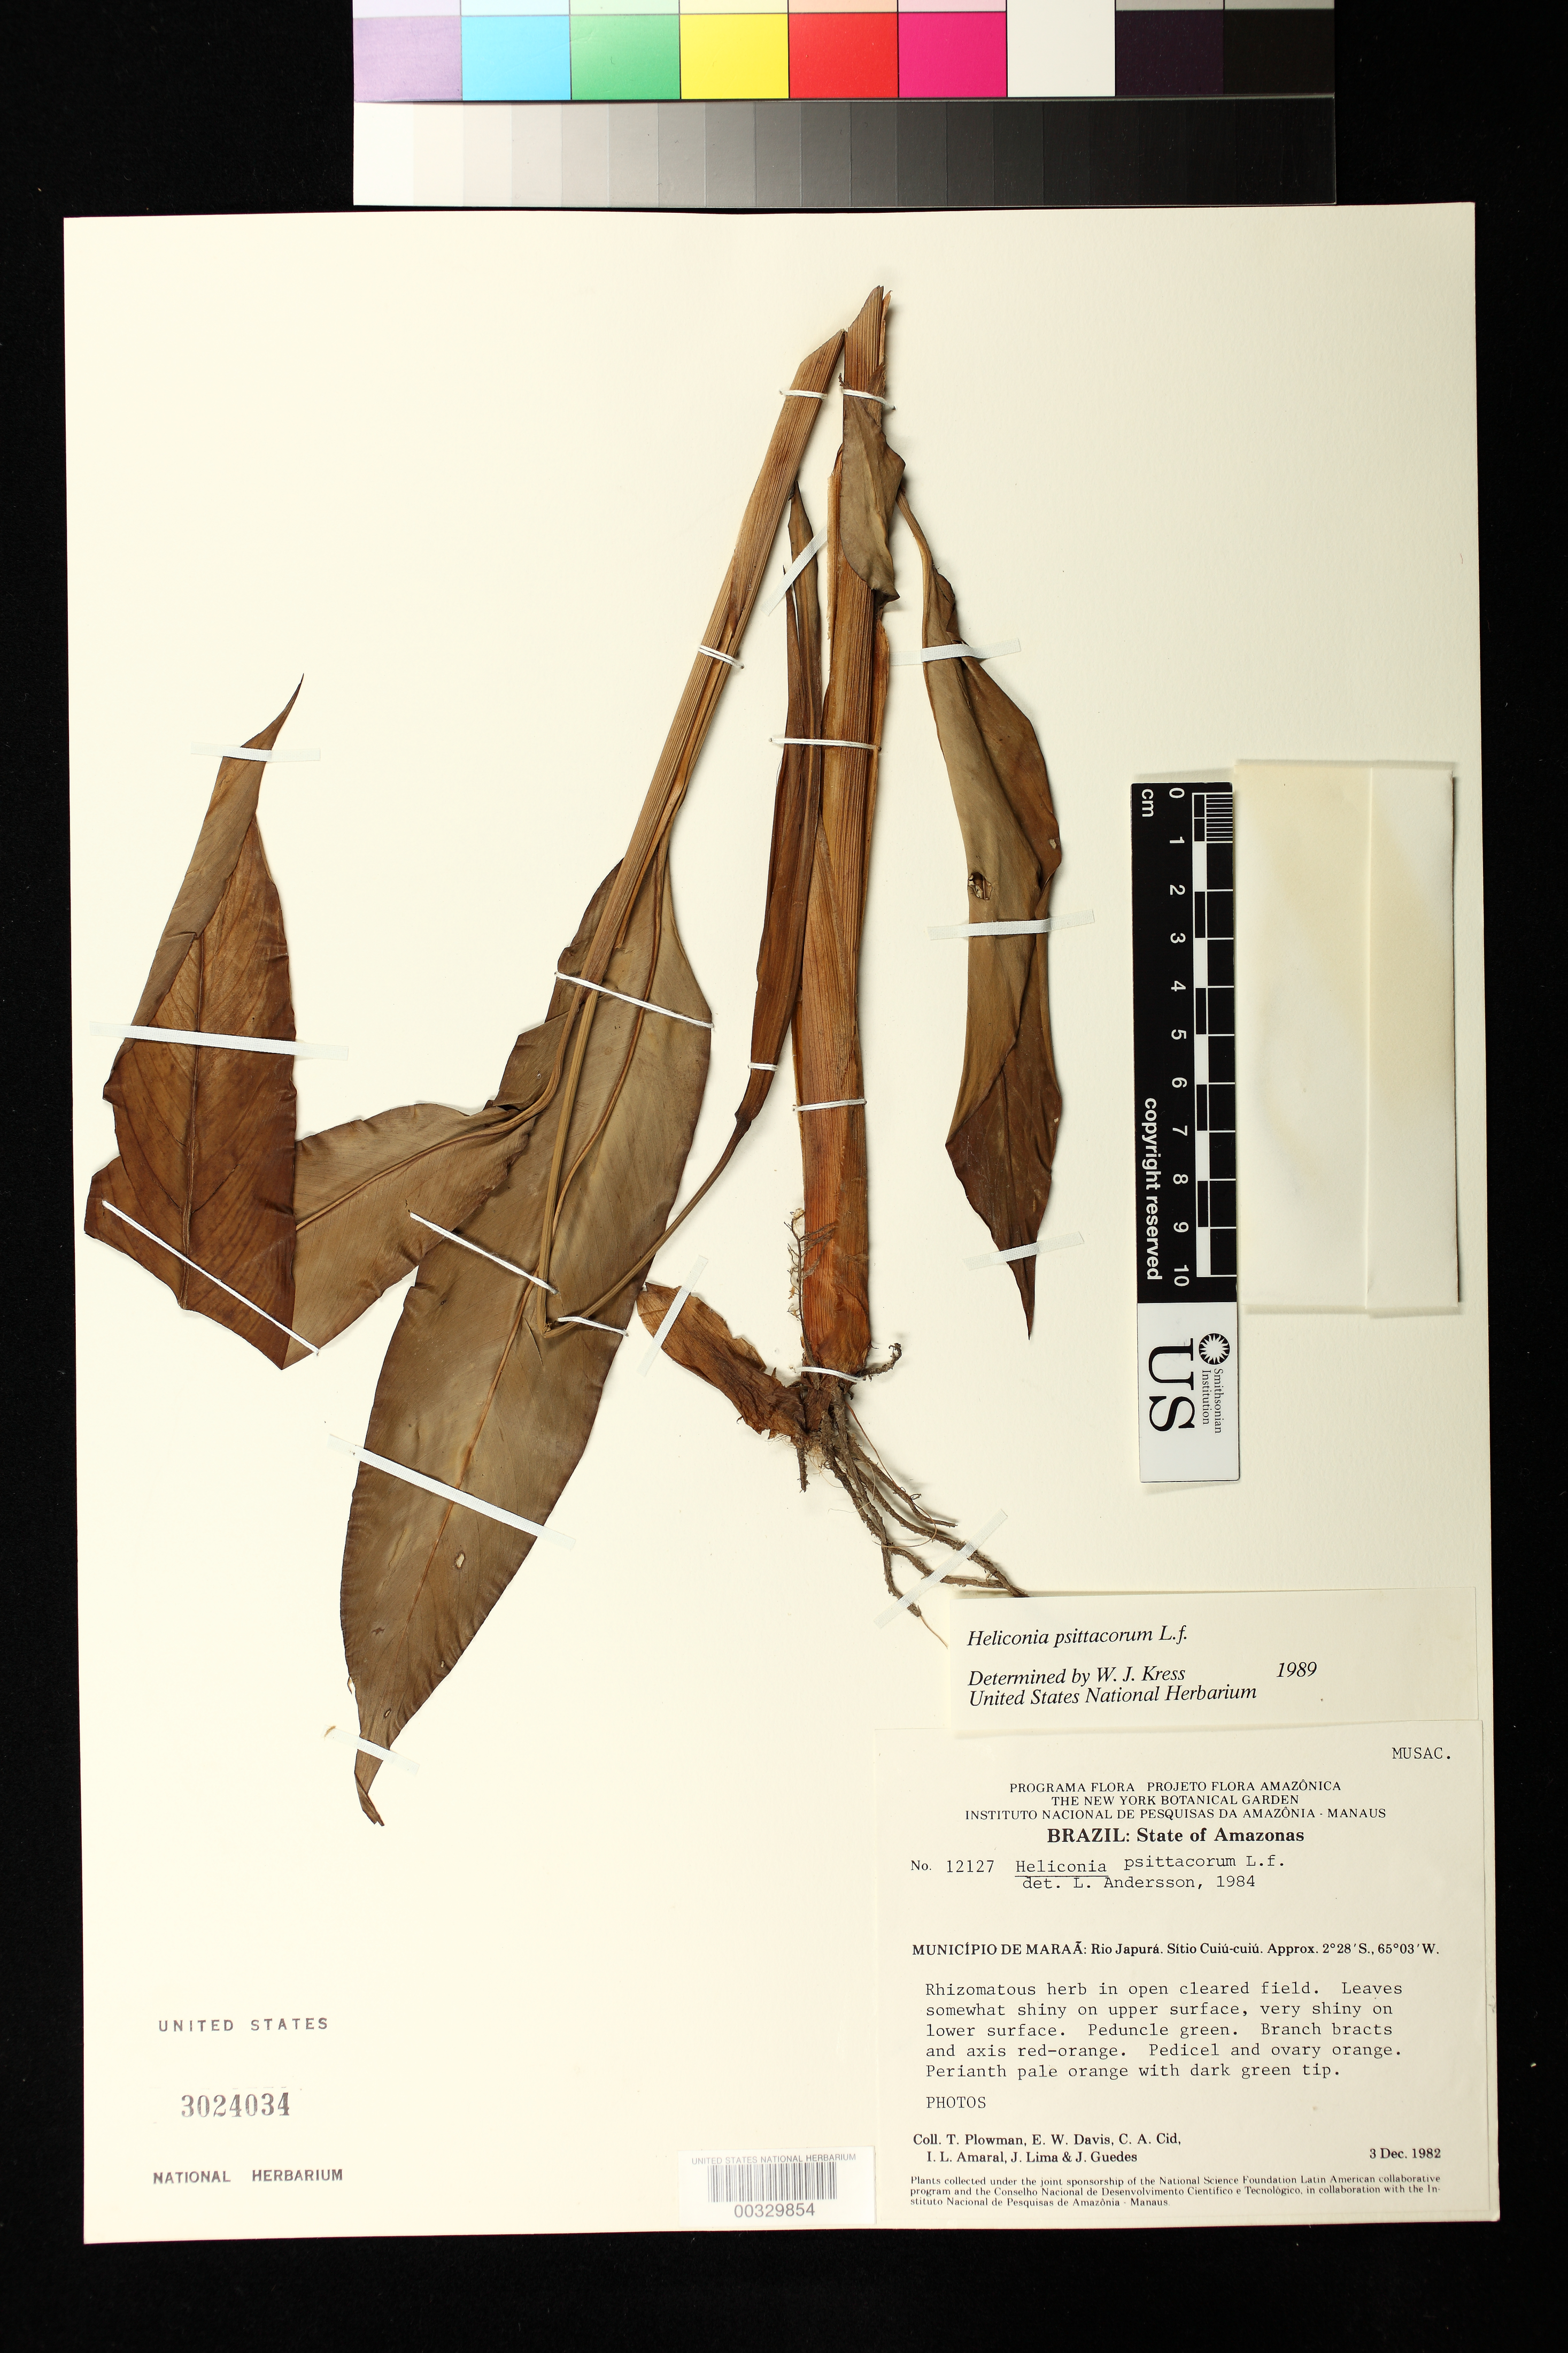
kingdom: Plantae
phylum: Tracheophyta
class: Liliopsida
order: Zingiberales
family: Heliconiaceae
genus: Heliconia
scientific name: Heliconia psittacorum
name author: L. f.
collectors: T. Plowman, E. W. Davis, C. A. Cid Ferreira, I. L. Amaral, J. Lima & J. Guedes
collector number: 12127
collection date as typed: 03 Dec 1982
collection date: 1982-12-03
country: Brazil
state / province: Amazonas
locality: Mun of maraa, rio japura, sitio cuiu-cuiu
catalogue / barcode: US 3024034